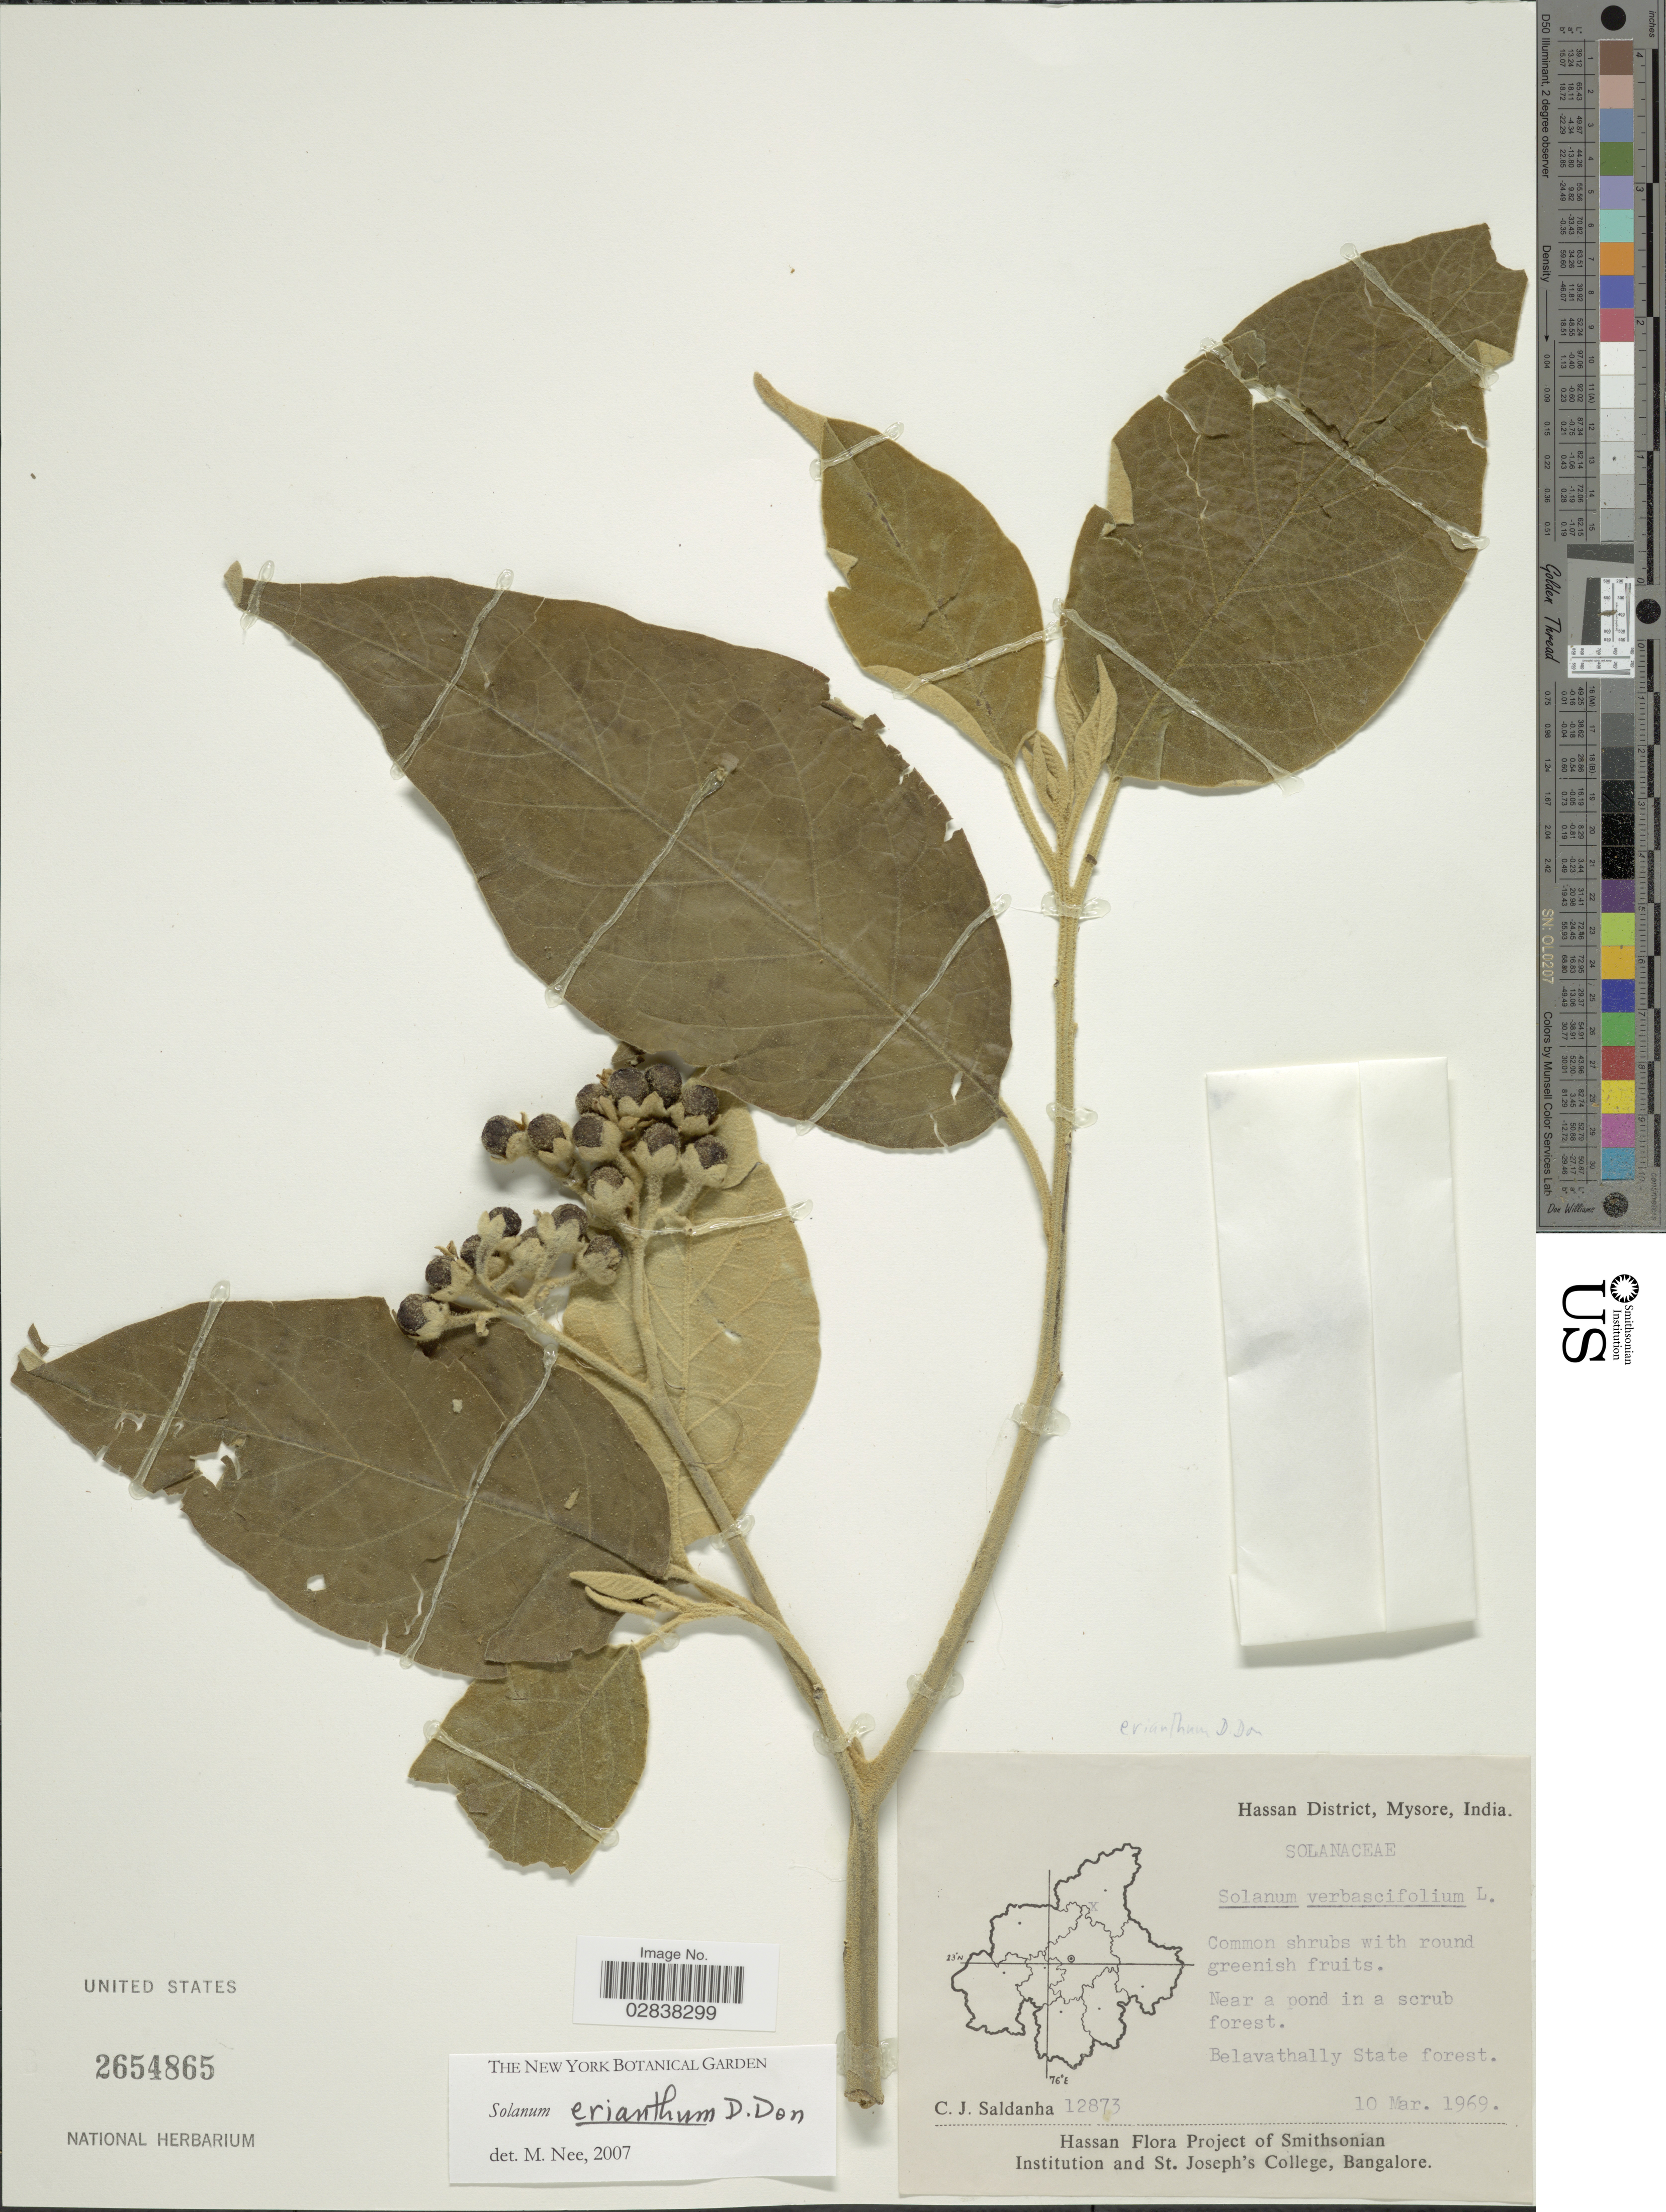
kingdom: Plantae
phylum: Tracheophyta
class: Magnoliopsida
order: Solanales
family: Solanaceae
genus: Solanum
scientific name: Solanum erianthum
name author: D. Don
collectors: C. J. Saldanha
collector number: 12873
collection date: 1969-03-10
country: India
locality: Hassan District, Mysore, Belavathally State forest.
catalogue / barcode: US 2654865